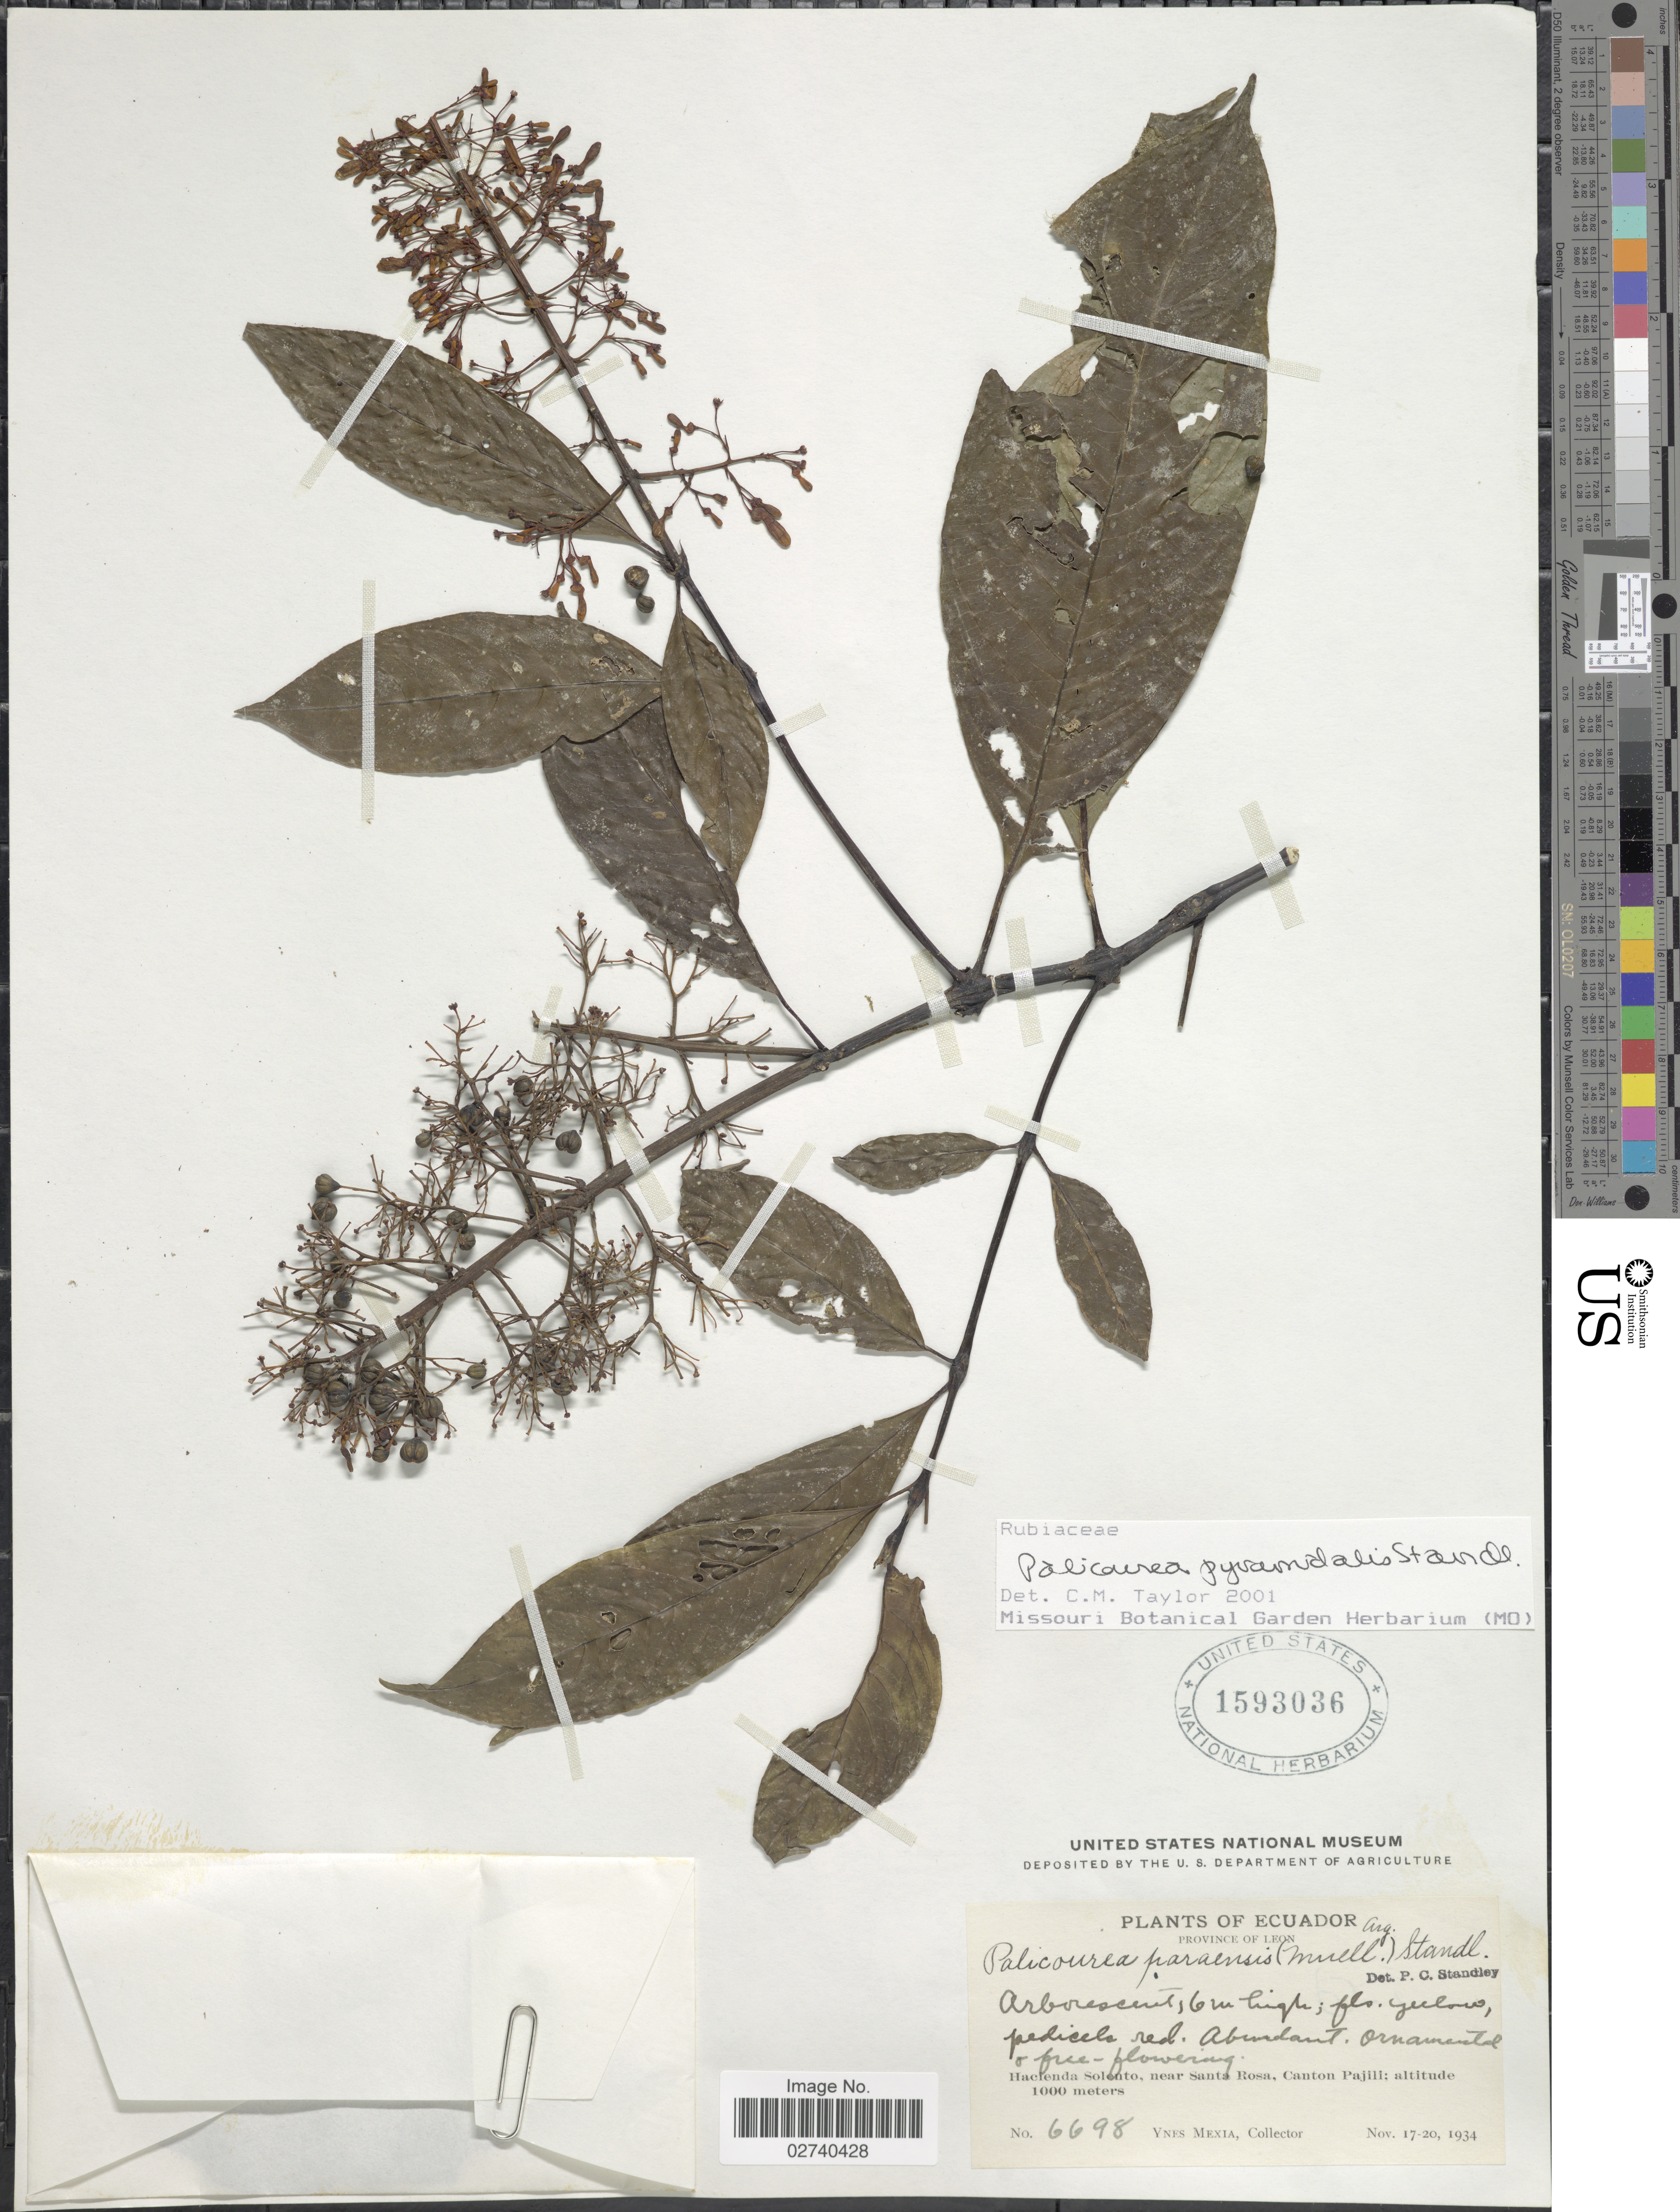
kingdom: Plantae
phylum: Tracheophyta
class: Magnoliopsida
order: Gentianales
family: Rubiaceae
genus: Palicourea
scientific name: Palicourea pyramidalis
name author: Standl.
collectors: Y. Mexia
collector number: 6698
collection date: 1934-11-17/1934-11-20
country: Ecuador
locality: Province of Leon. Hacienda Solento, near Santa Rosa, Canton Pajili.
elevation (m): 1000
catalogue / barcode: US 1593036